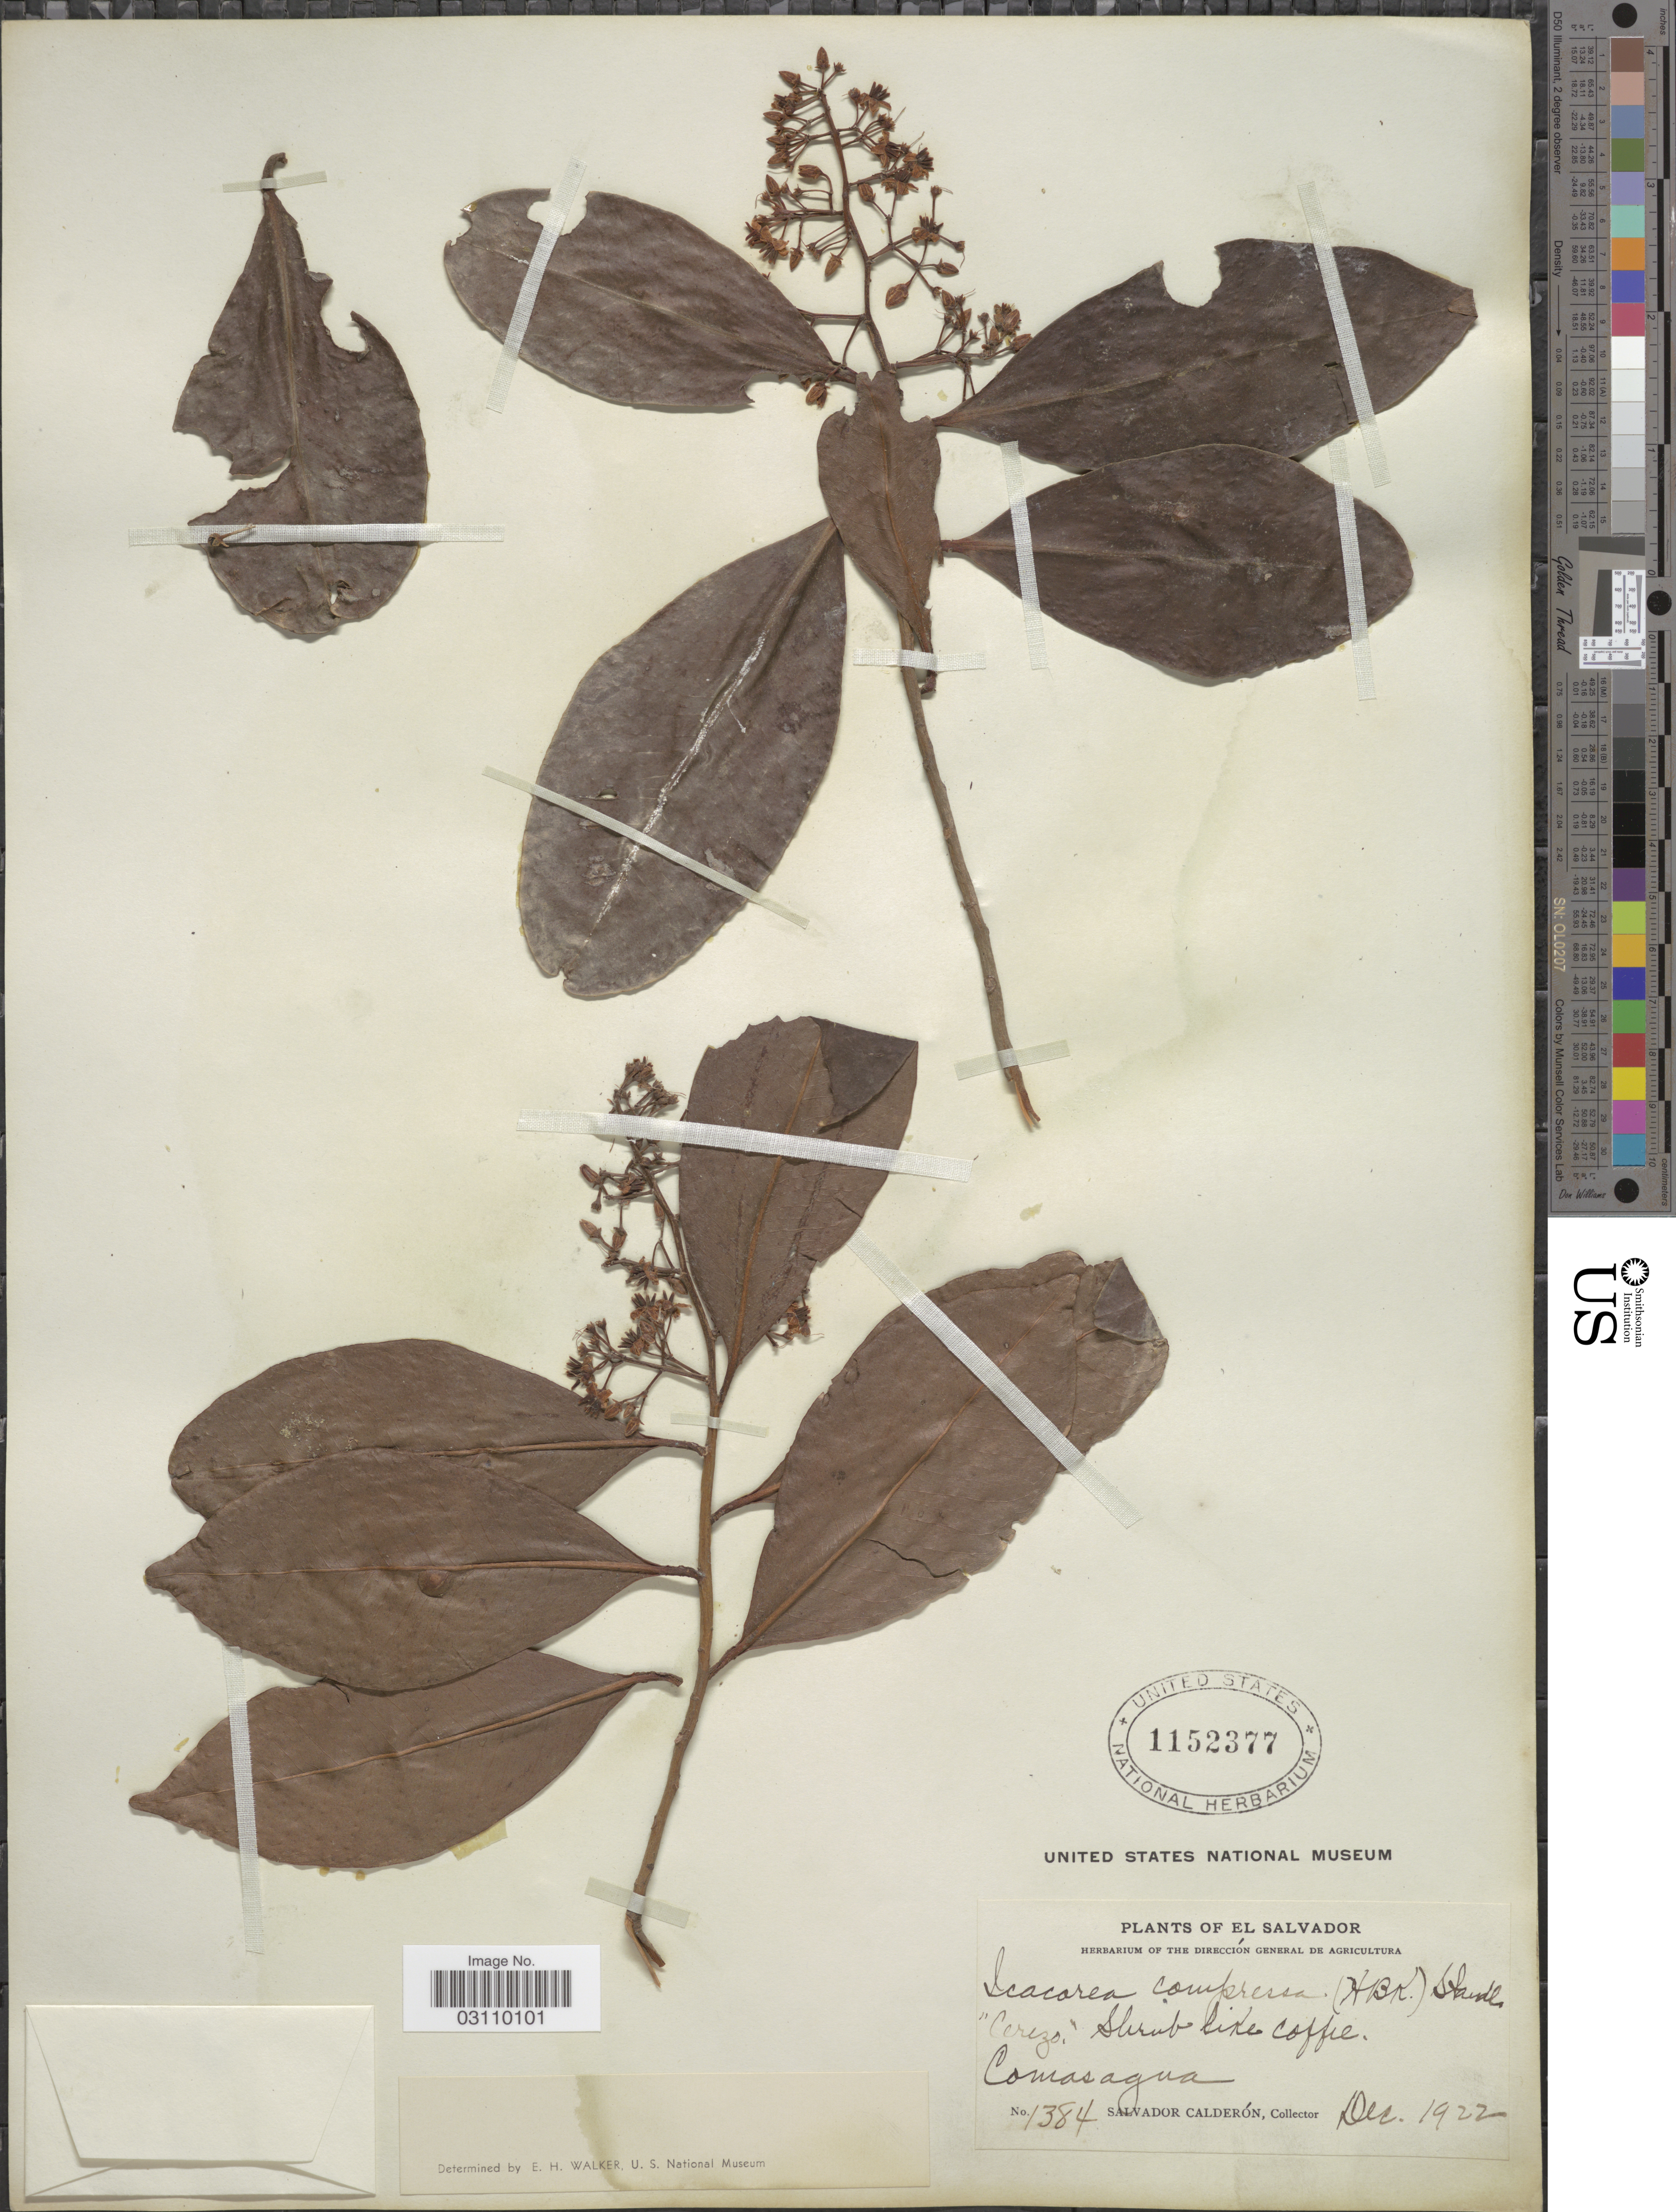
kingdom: Plantae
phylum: Tracheophyta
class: Magnoliopsida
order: Ericales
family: Primulaceae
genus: Ardisia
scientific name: Ardisia compressa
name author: Kunth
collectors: S. Calderón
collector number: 1384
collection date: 1922-12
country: El Salvador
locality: Comasagua.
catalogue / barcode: US 1152377